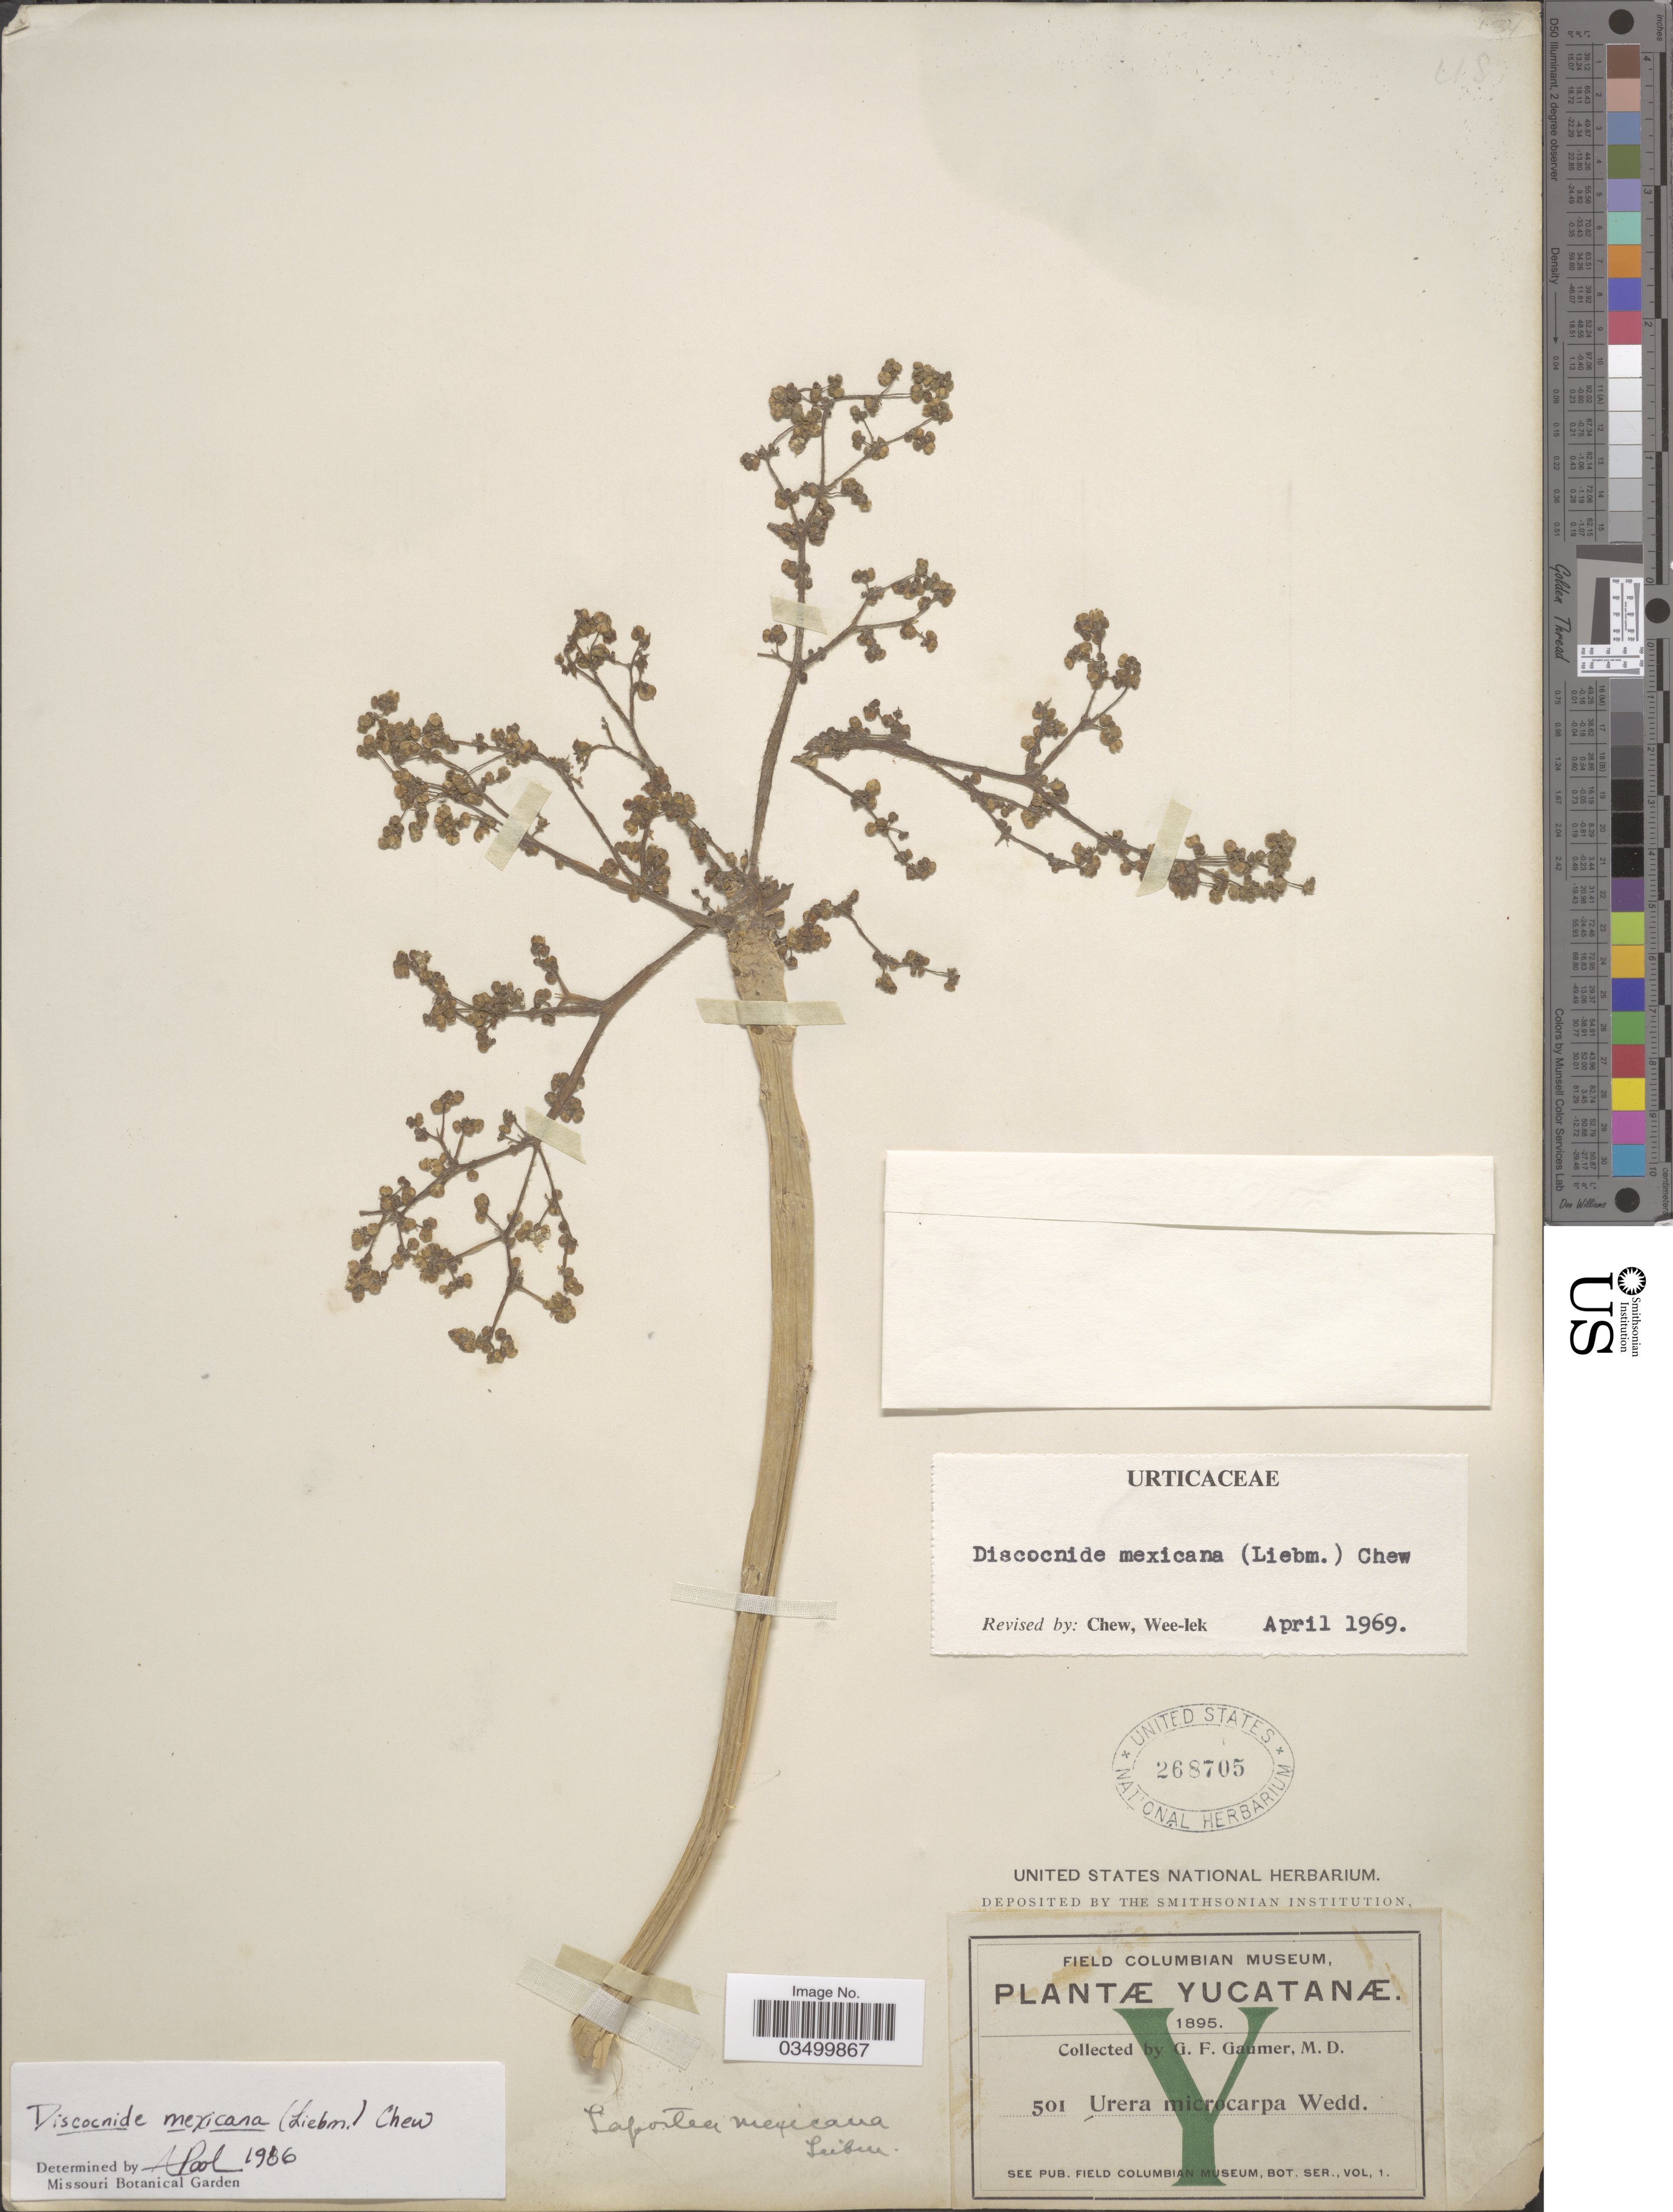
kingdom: Plantae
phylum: Tracheophyta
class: Magnoliopsida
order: Rosales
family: Urticaceae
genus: Discocnide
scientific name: Discocnide mexicana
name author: (Liebm.) Chew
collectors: G. F. Gaumer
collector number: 501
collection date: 1895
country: Mexico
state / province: Yucatán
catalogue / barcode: US 268705